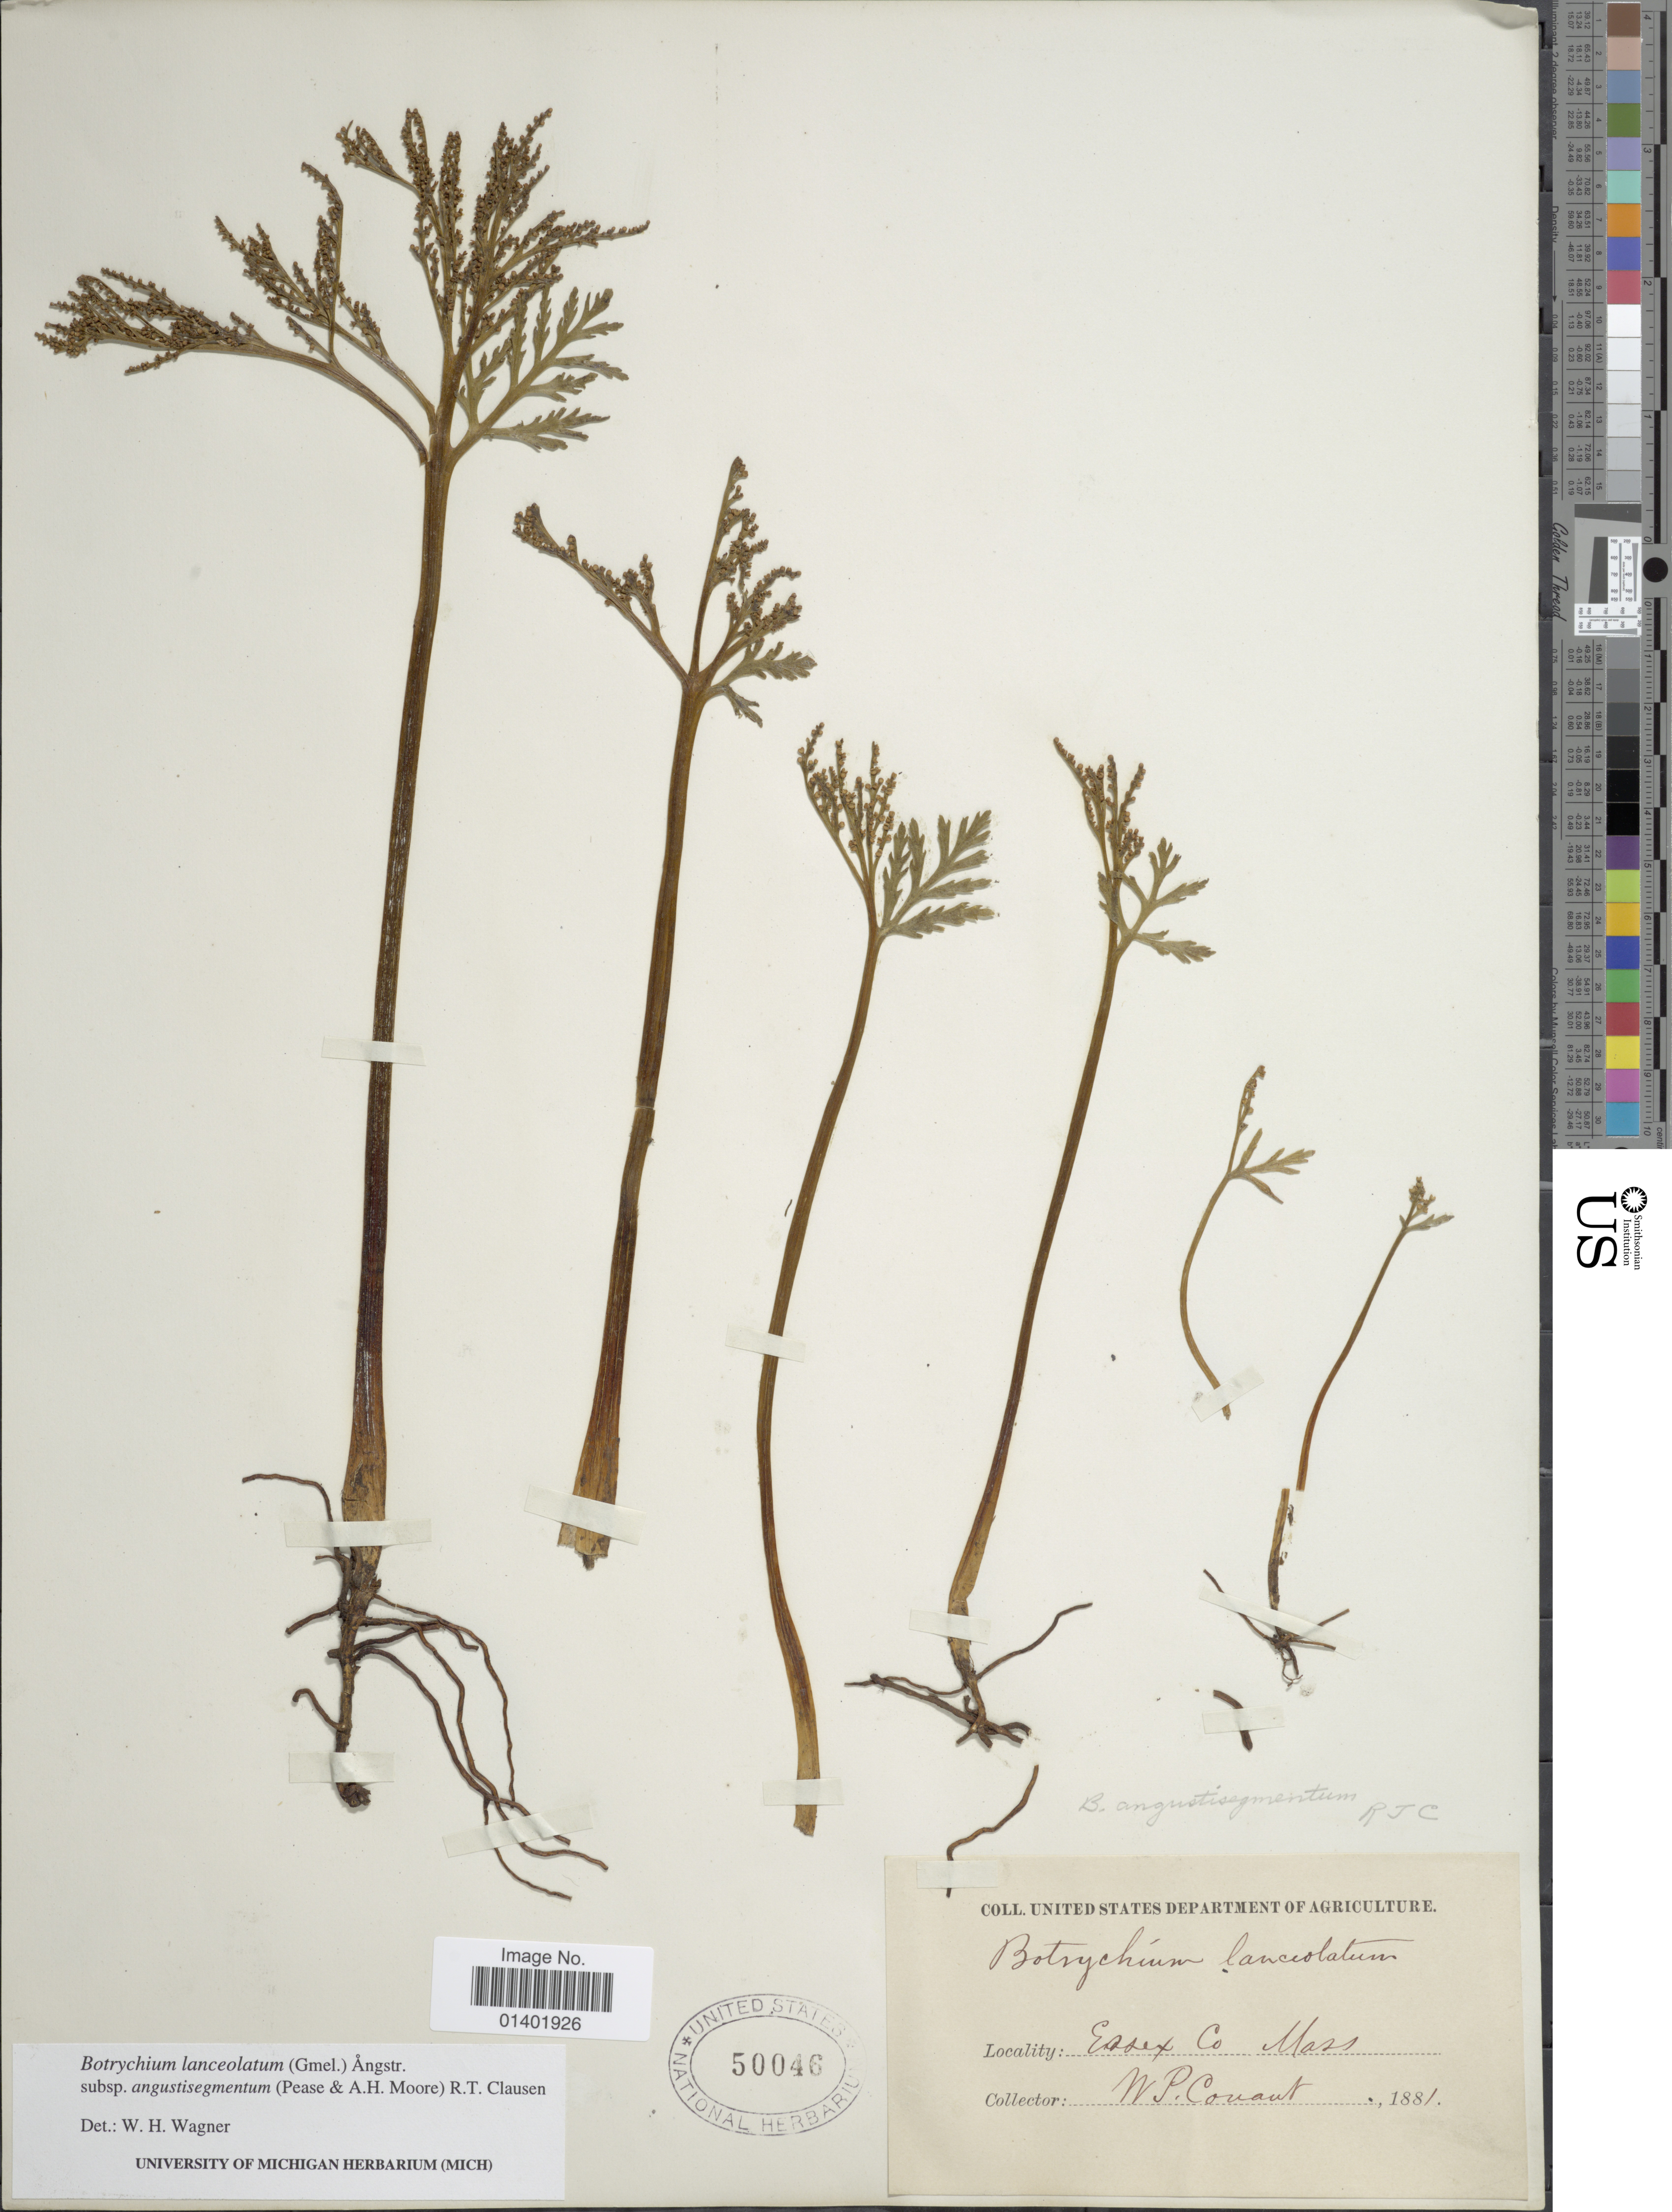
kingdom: Plantae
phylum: Tracheophyta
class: Polypodiopsida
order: Ophioglossales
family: Ophioglossaceae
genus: Botrychium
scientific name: Botrychium lanceolatum subsp. angustisegmentum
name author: (Pease & A.H. Moore) R.T. Clausen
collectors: W. Couaut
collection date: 1881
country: United States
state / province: Massachusetts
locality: Essex Co.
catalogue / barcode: US 50046